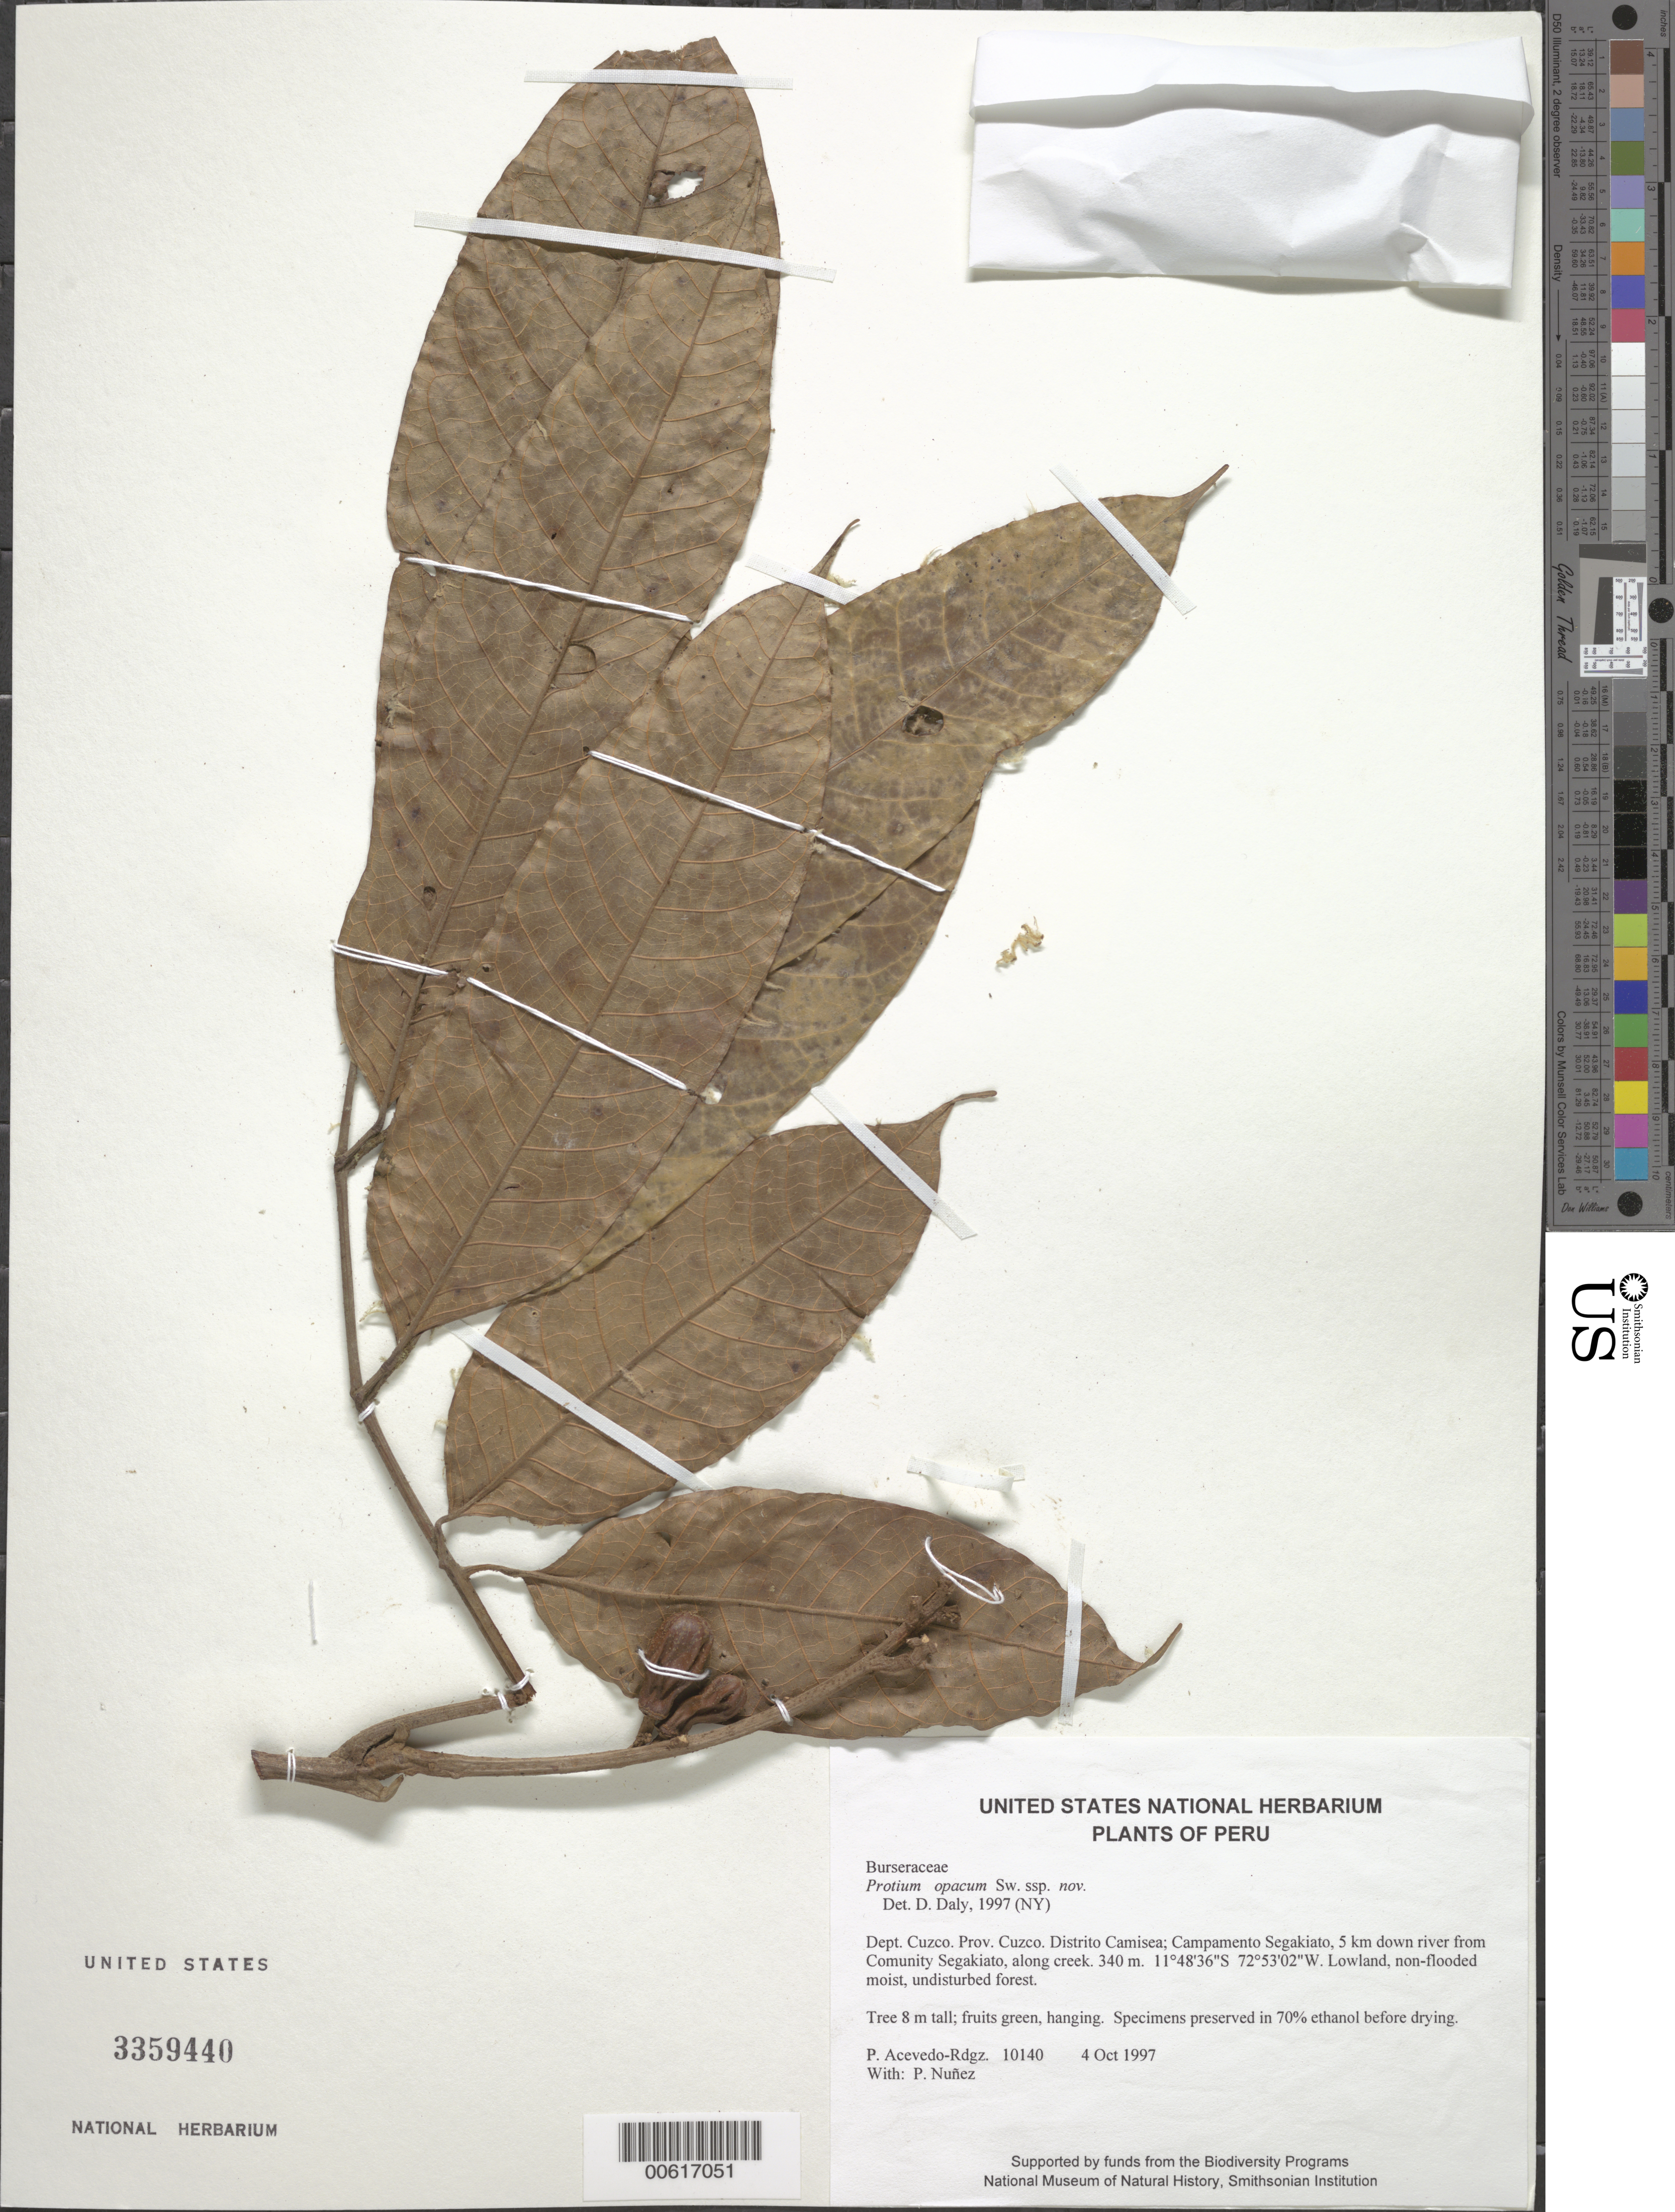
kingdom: Plantae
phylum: Tracheophyta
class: Magnoliopsida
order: Sapindales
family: Burseraceae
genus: Protium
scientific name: Protium opacum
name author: Swart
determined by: Daly, D. C.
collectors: P. Acevedo-Rodr. & P. Nuñez V.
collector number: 10140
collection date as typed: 04 Oct 1997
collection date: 1997-10-04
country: Peru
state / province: Cusco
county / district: Cusco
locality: Distrito Camisea; Campamento Segakiato, 5 km down river from Comunity Segakiato, along creek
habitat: Lowland, non-flooded moist, undisturbed forest.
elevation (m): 340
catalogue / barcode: US 3359440